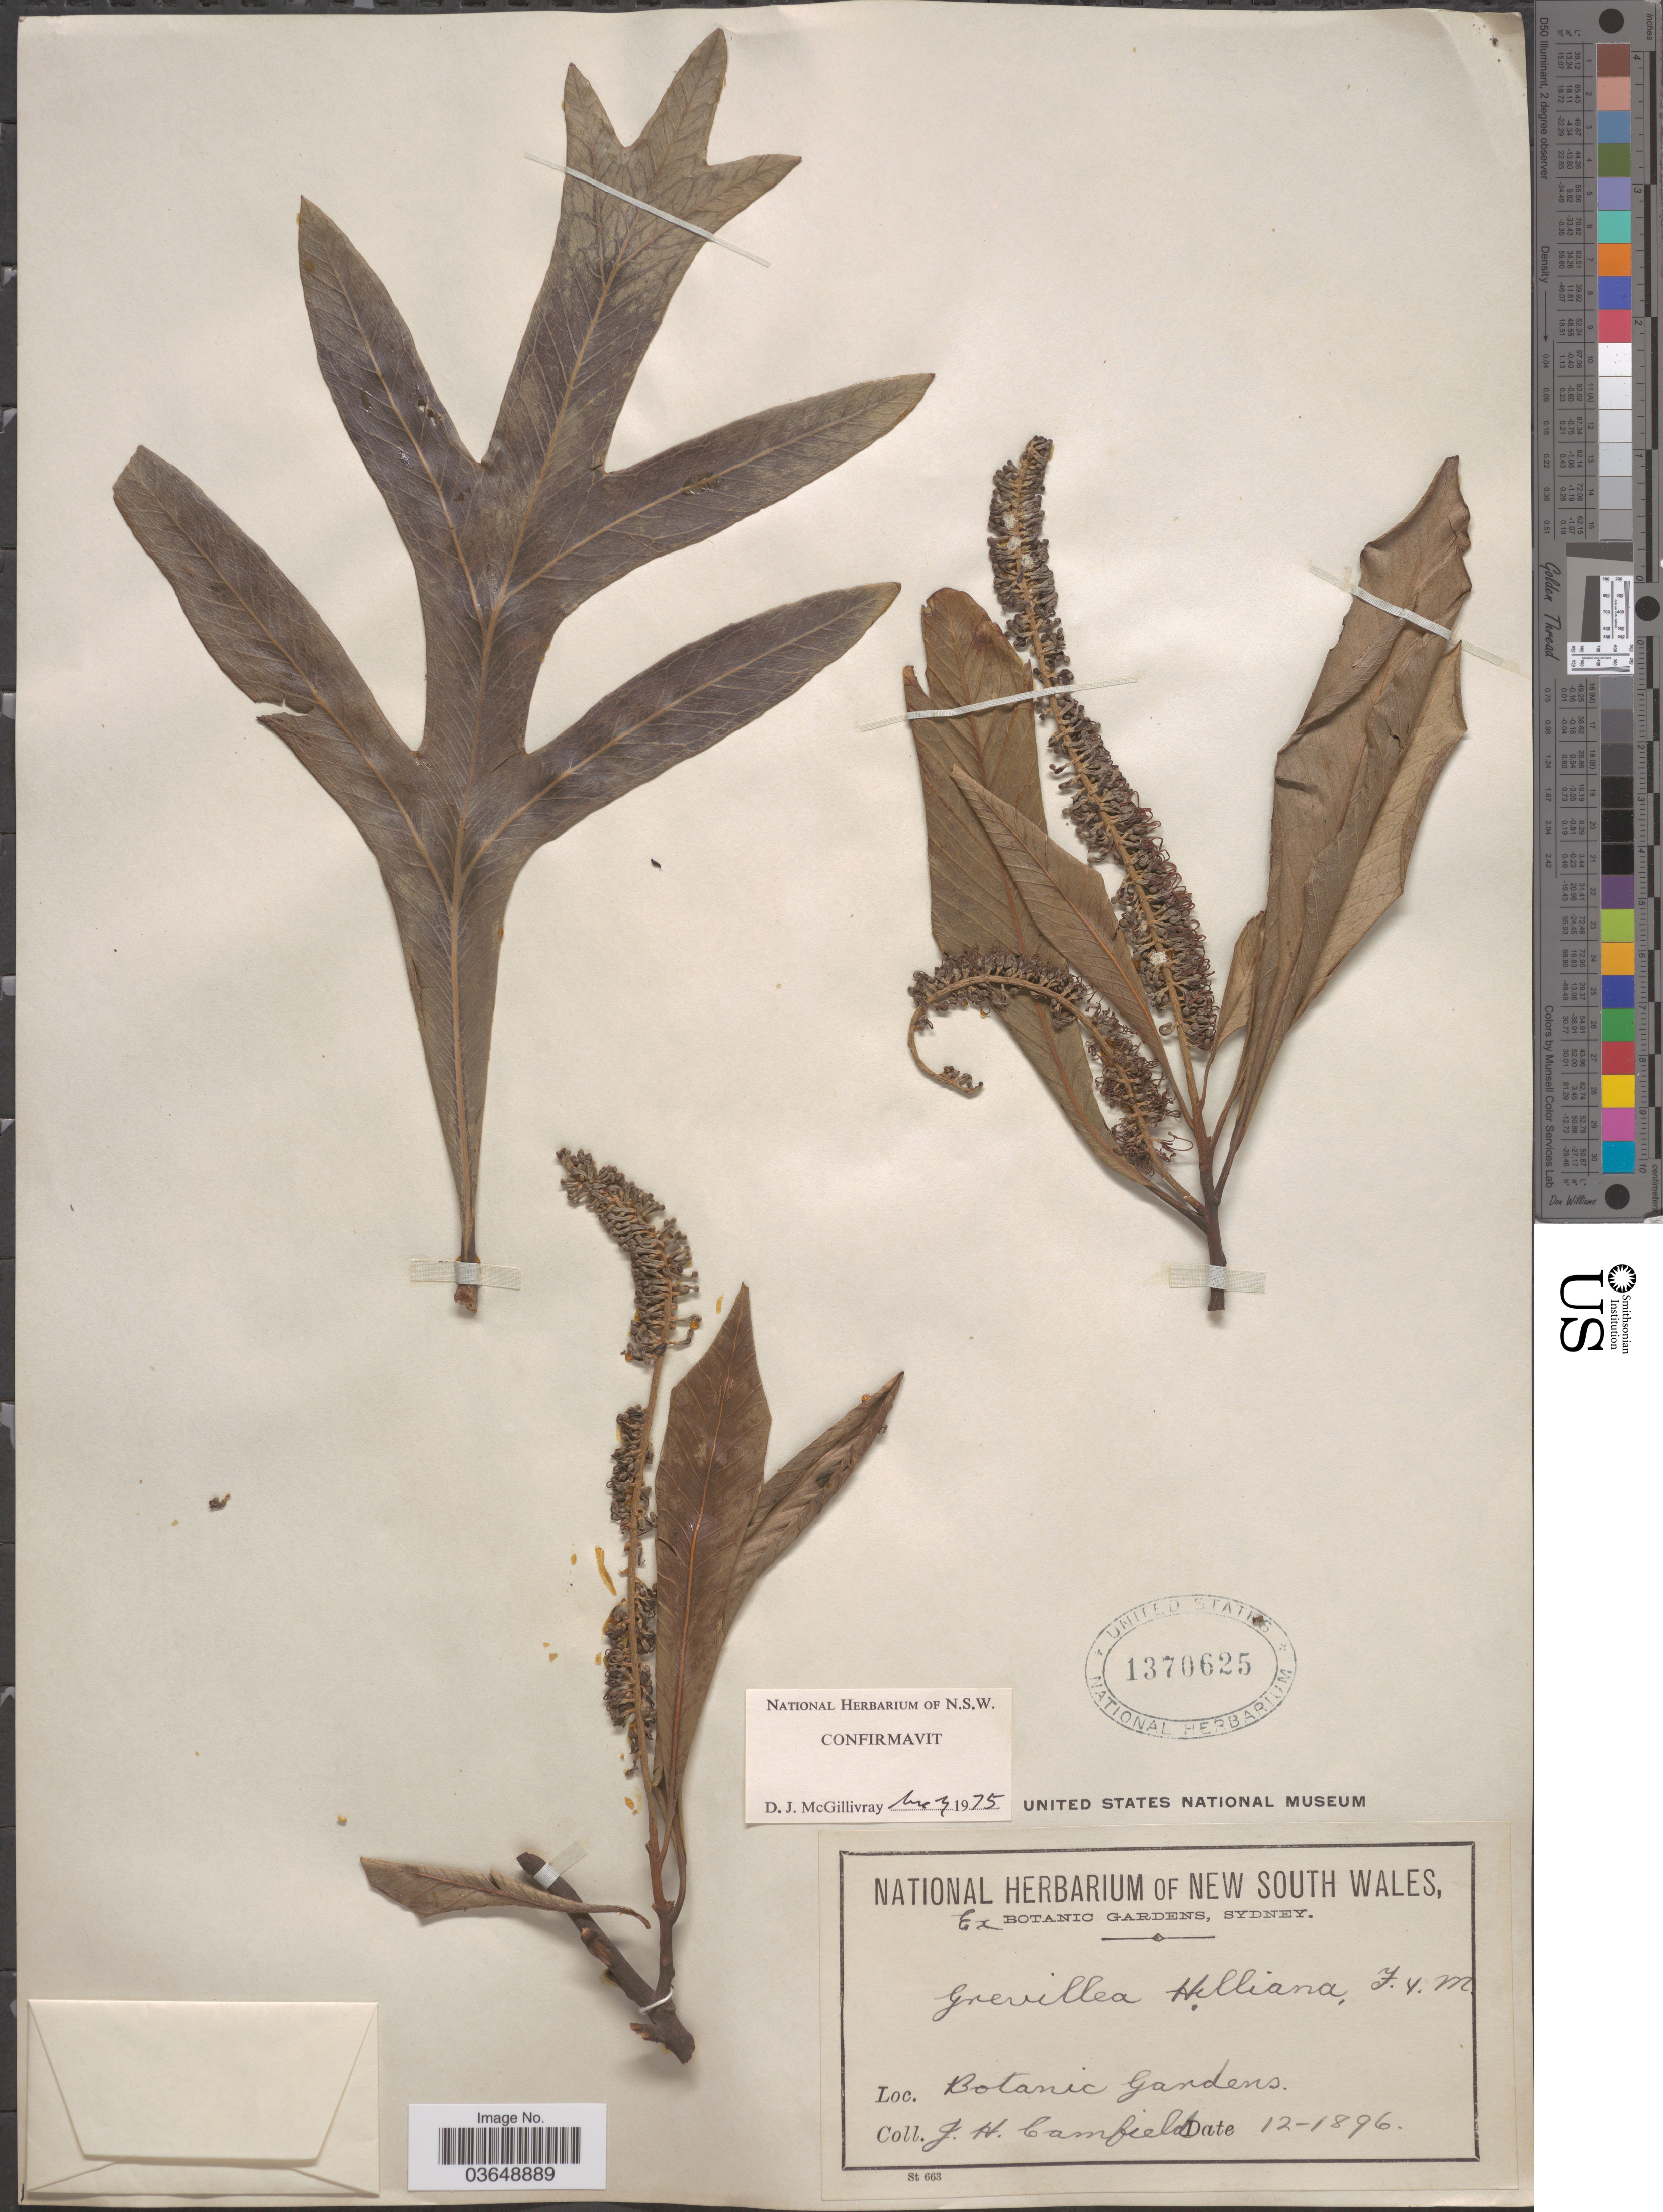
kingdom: Plantae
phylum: Tracheophyta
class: Magnoliopsida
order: Proteales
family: Proteaceae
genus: Grevillea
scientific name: Grevillea hilliana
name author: F. Muell.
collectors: J. Camfield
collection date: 1896-12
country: Australia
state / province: New South Wales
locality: Botanic Gardens.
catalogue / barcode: US 1370625